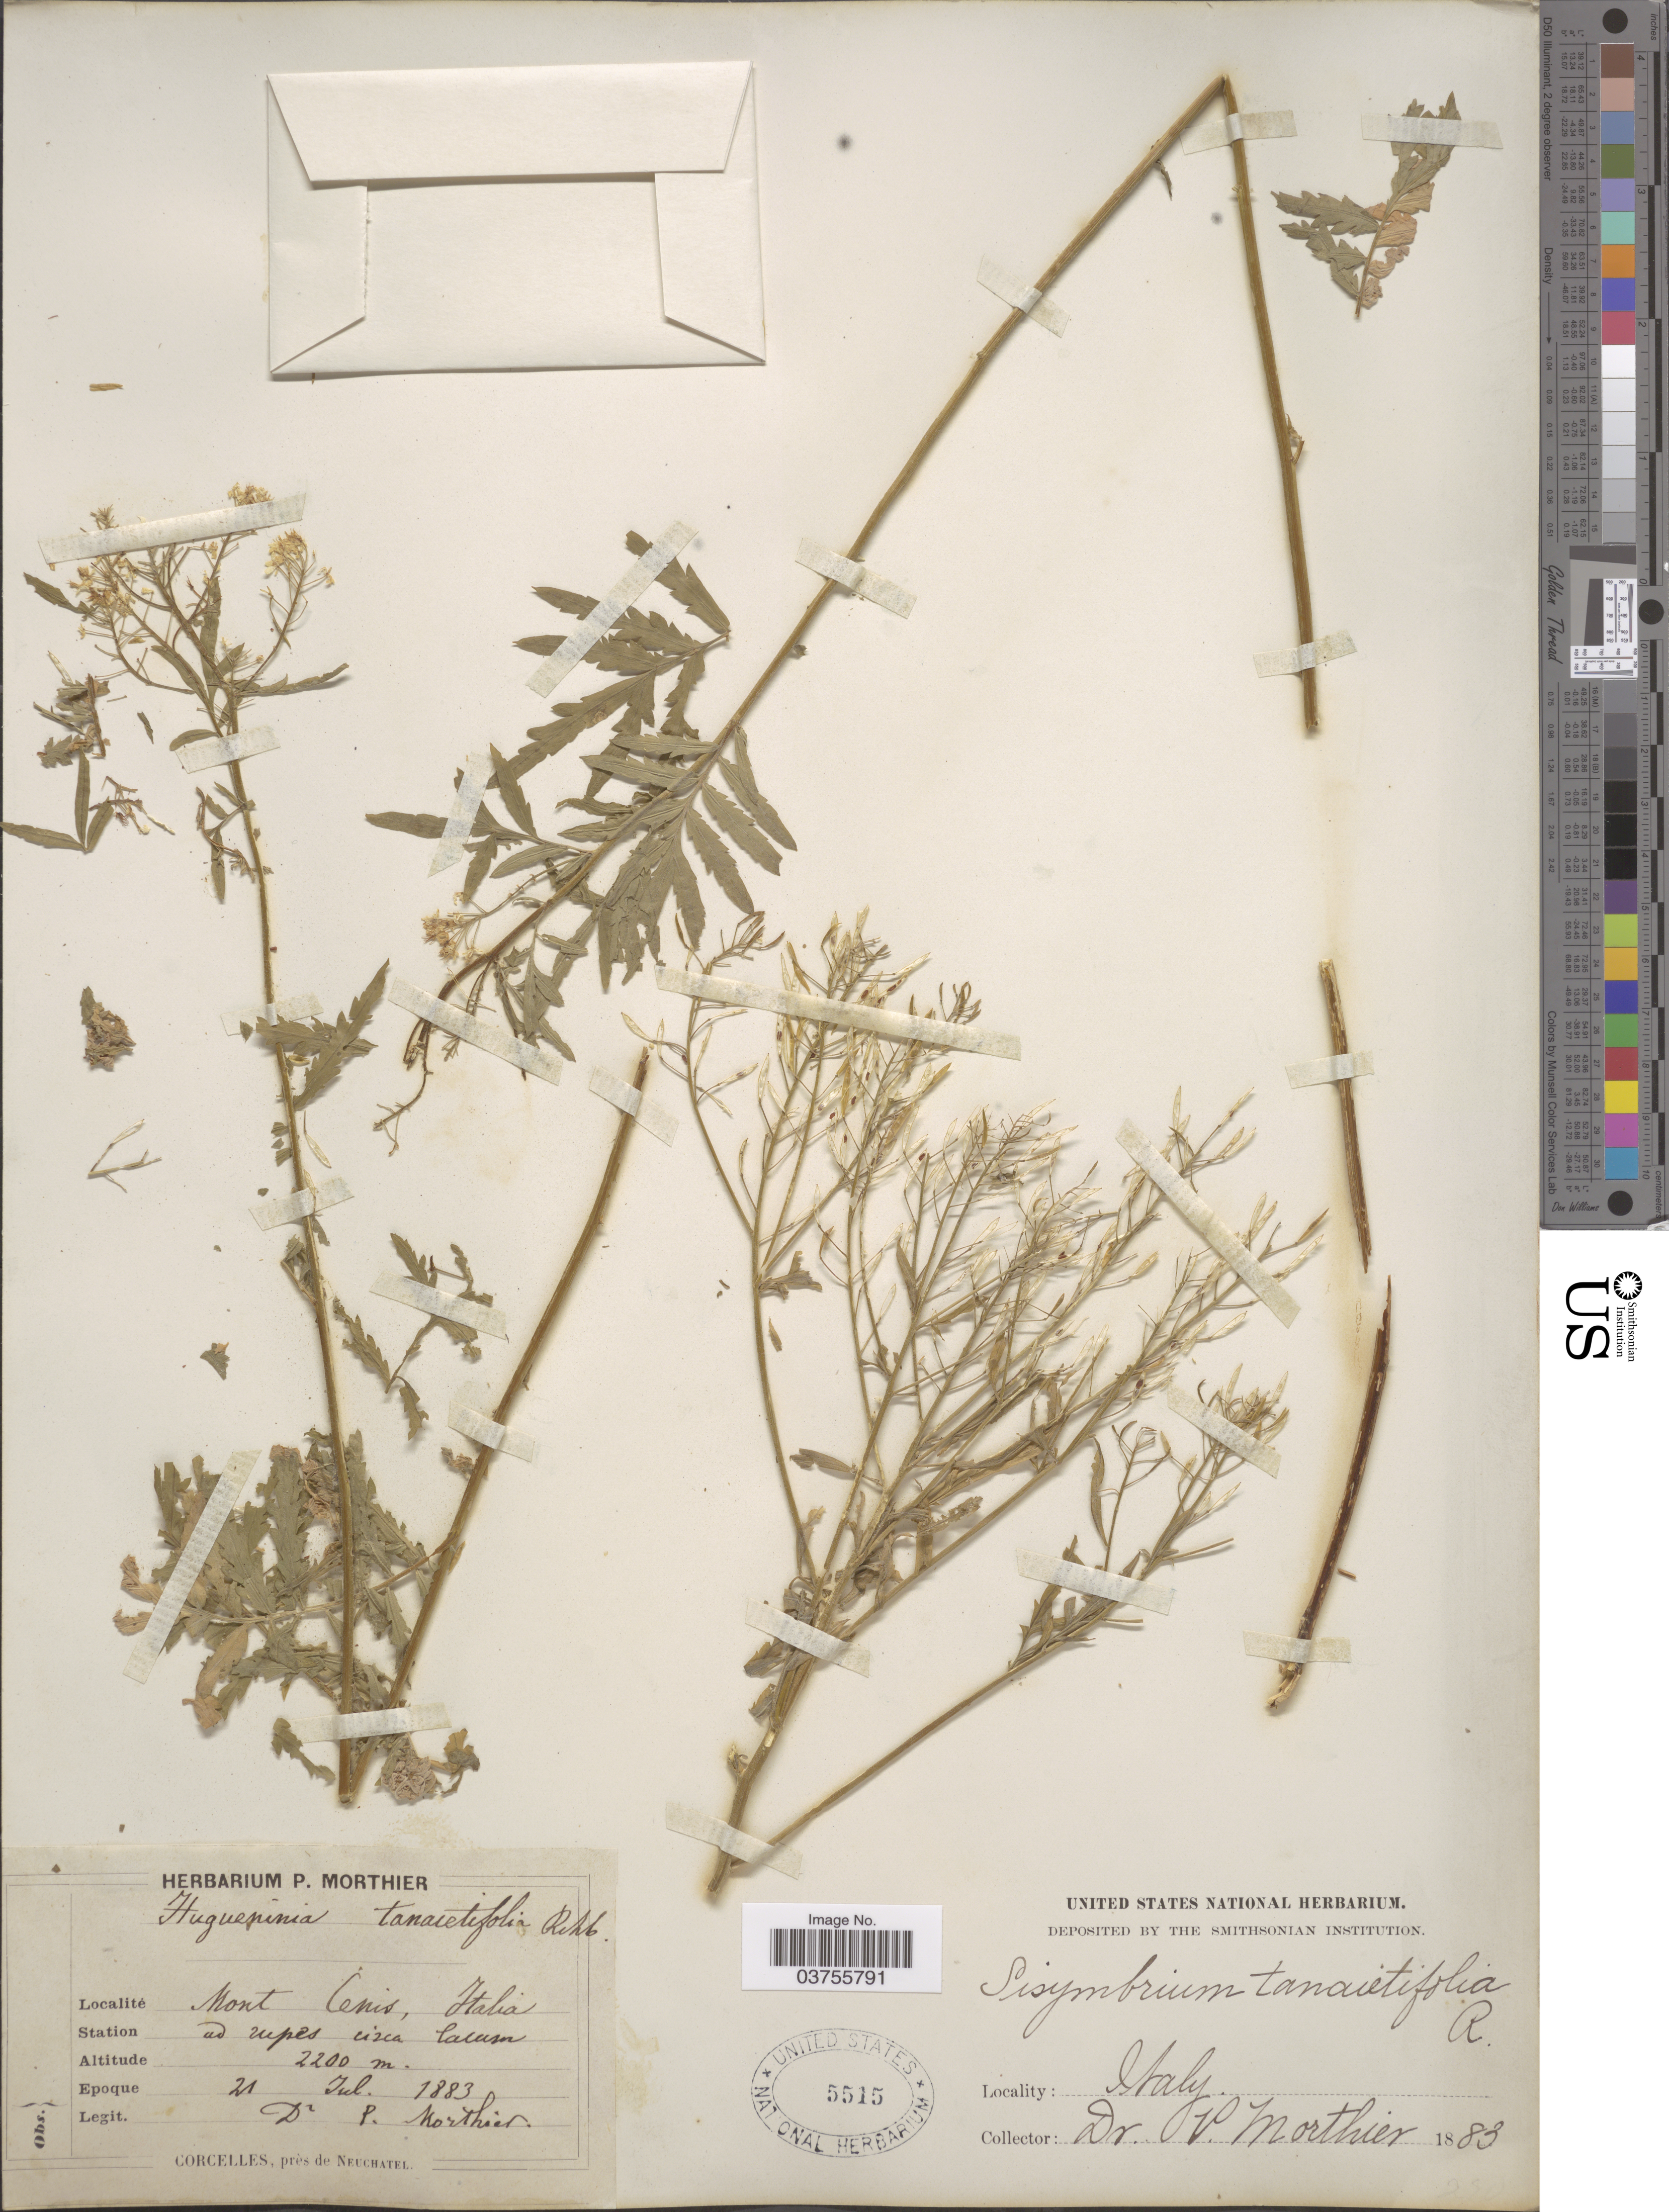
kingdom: Plantae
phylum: Tracheophyta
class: Magnoliopsida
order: Brassicales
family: Brassicaceae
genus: Sophia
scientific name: Sophia tanacetifolium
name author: L.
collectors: P. Morthier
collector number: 250*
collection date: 1883-07-21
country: Italy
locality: Mont Cenis.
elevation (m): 2200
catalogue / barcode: US 5515